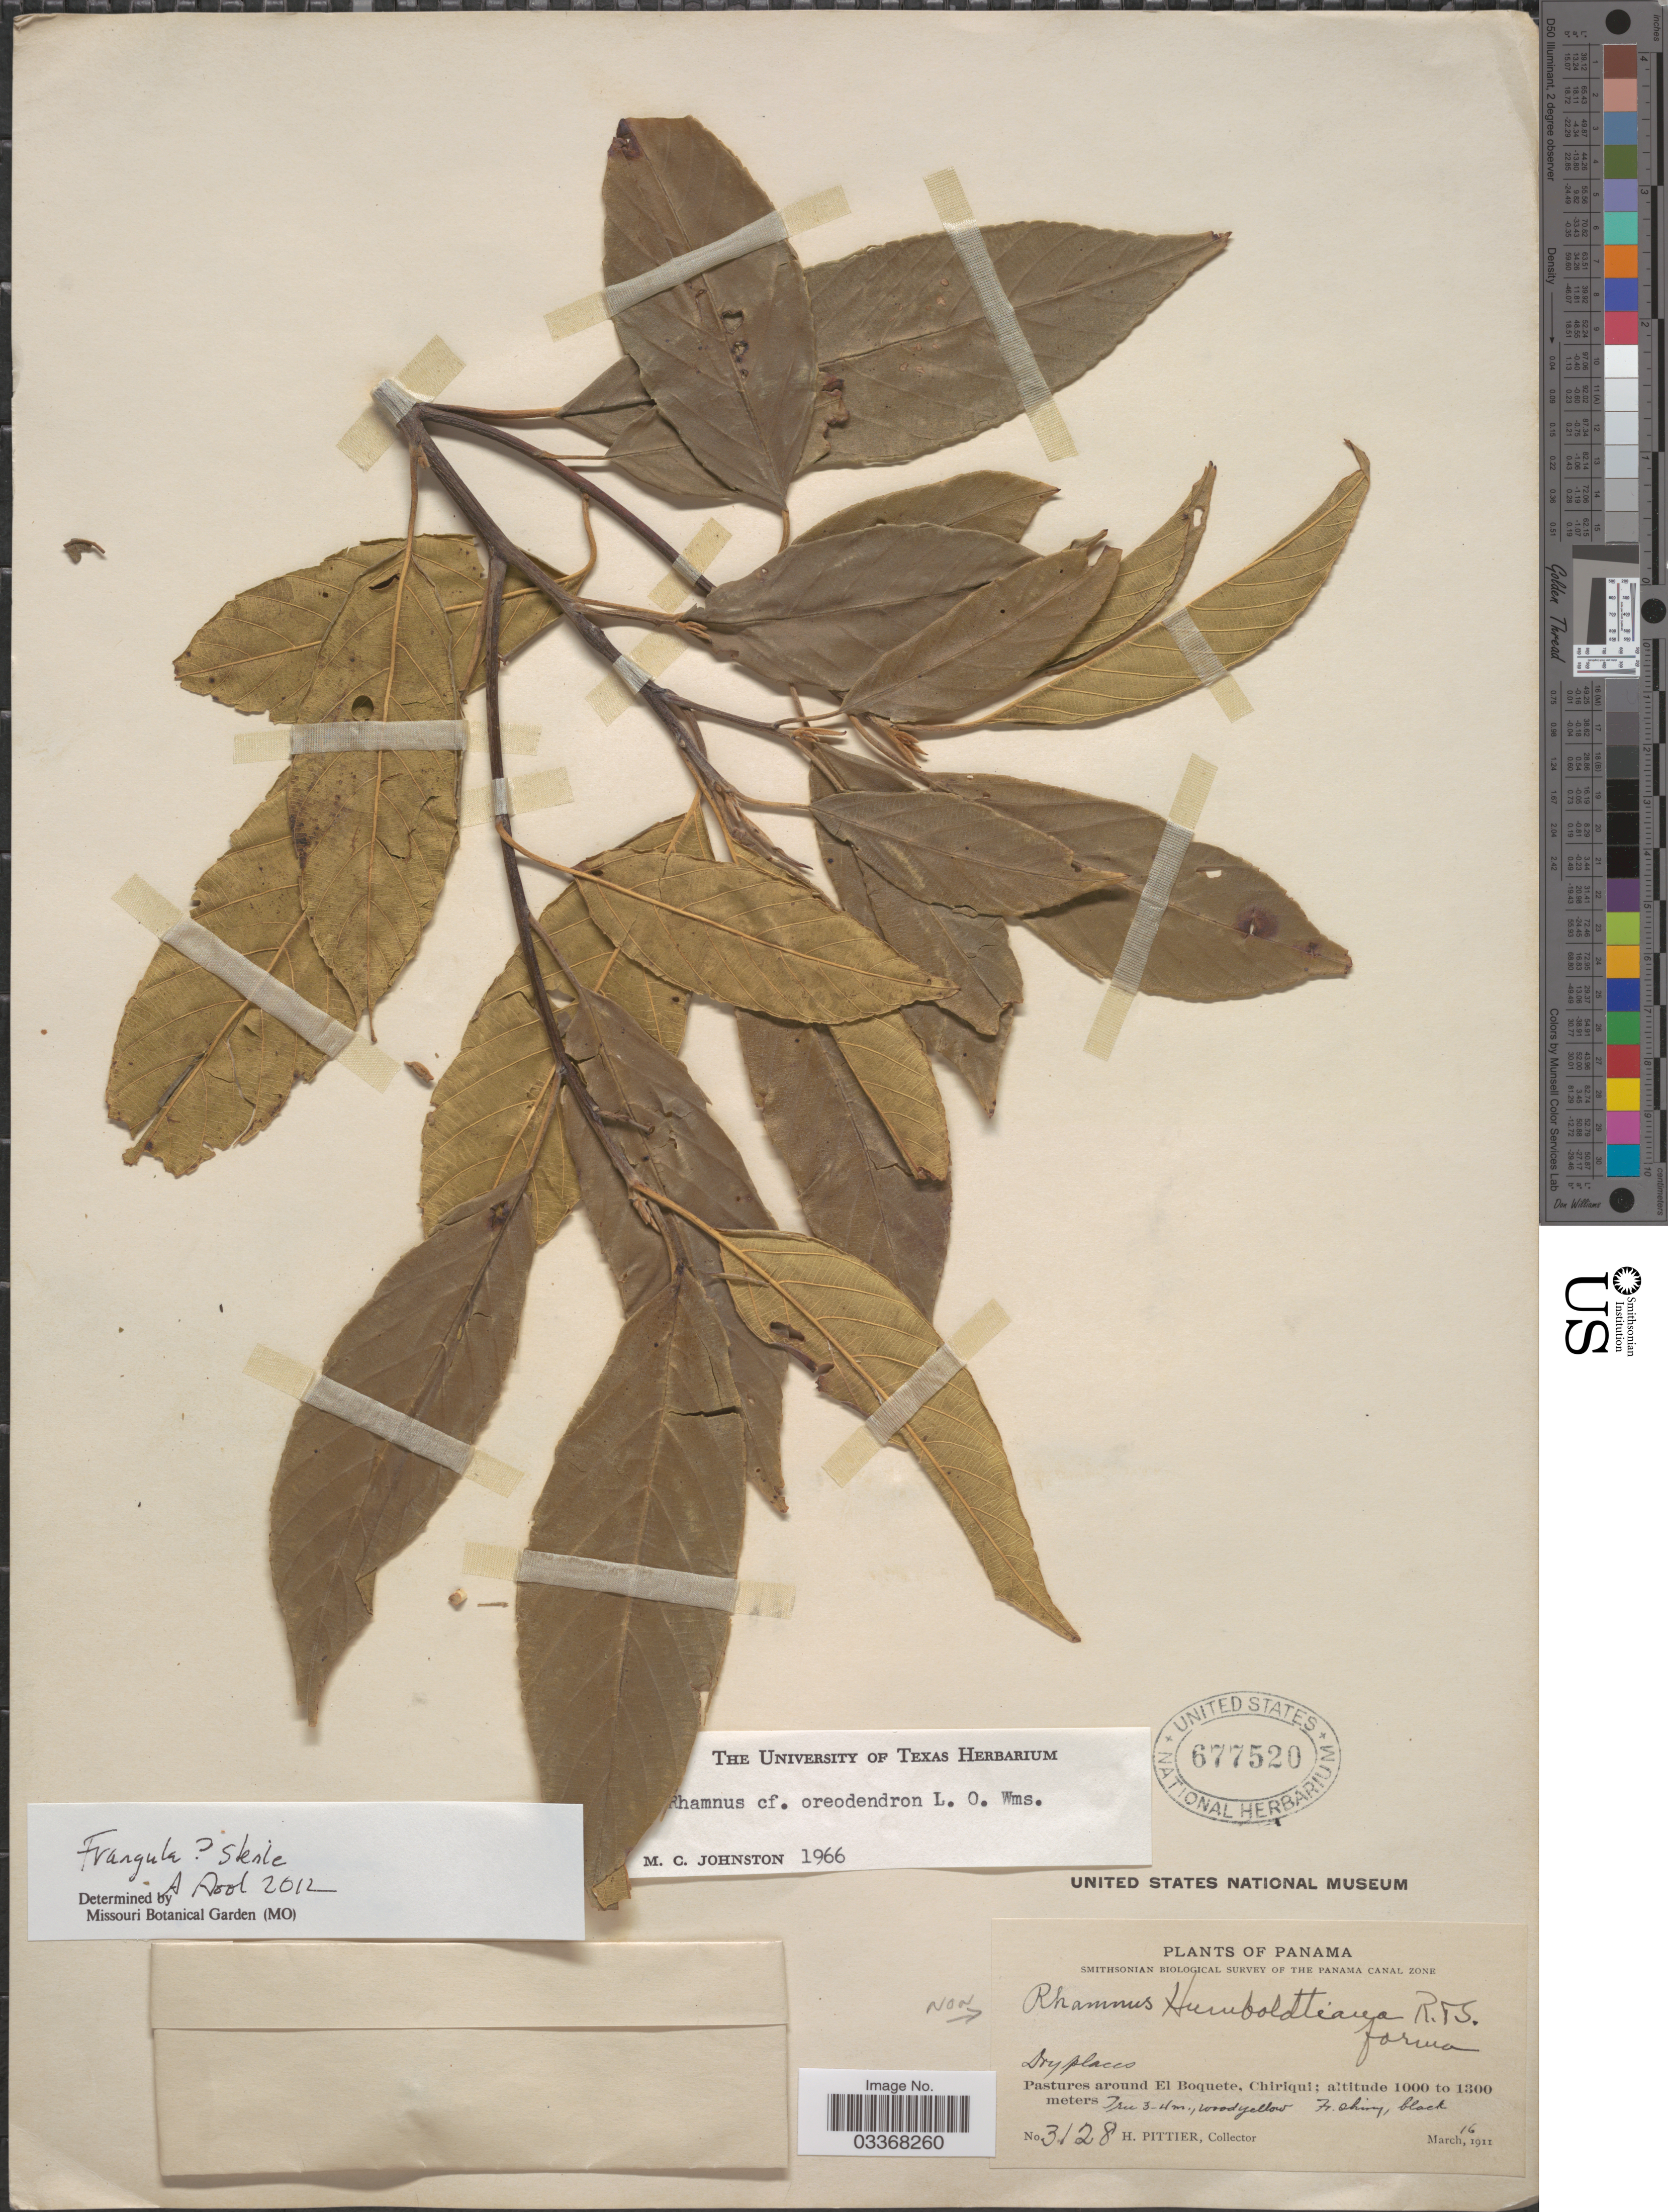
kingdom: Plantae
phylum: Tracheophyta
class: Magnoliopsida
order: Rosales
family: Rhamnaceae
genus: Frangula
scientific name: Frangula sp.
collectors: H. F. Pittier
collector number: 3128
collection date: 1911-03-16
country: Panama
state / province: Chiriqui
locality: Pastures around El Boquete.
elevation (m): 1000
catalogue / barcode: US 677520